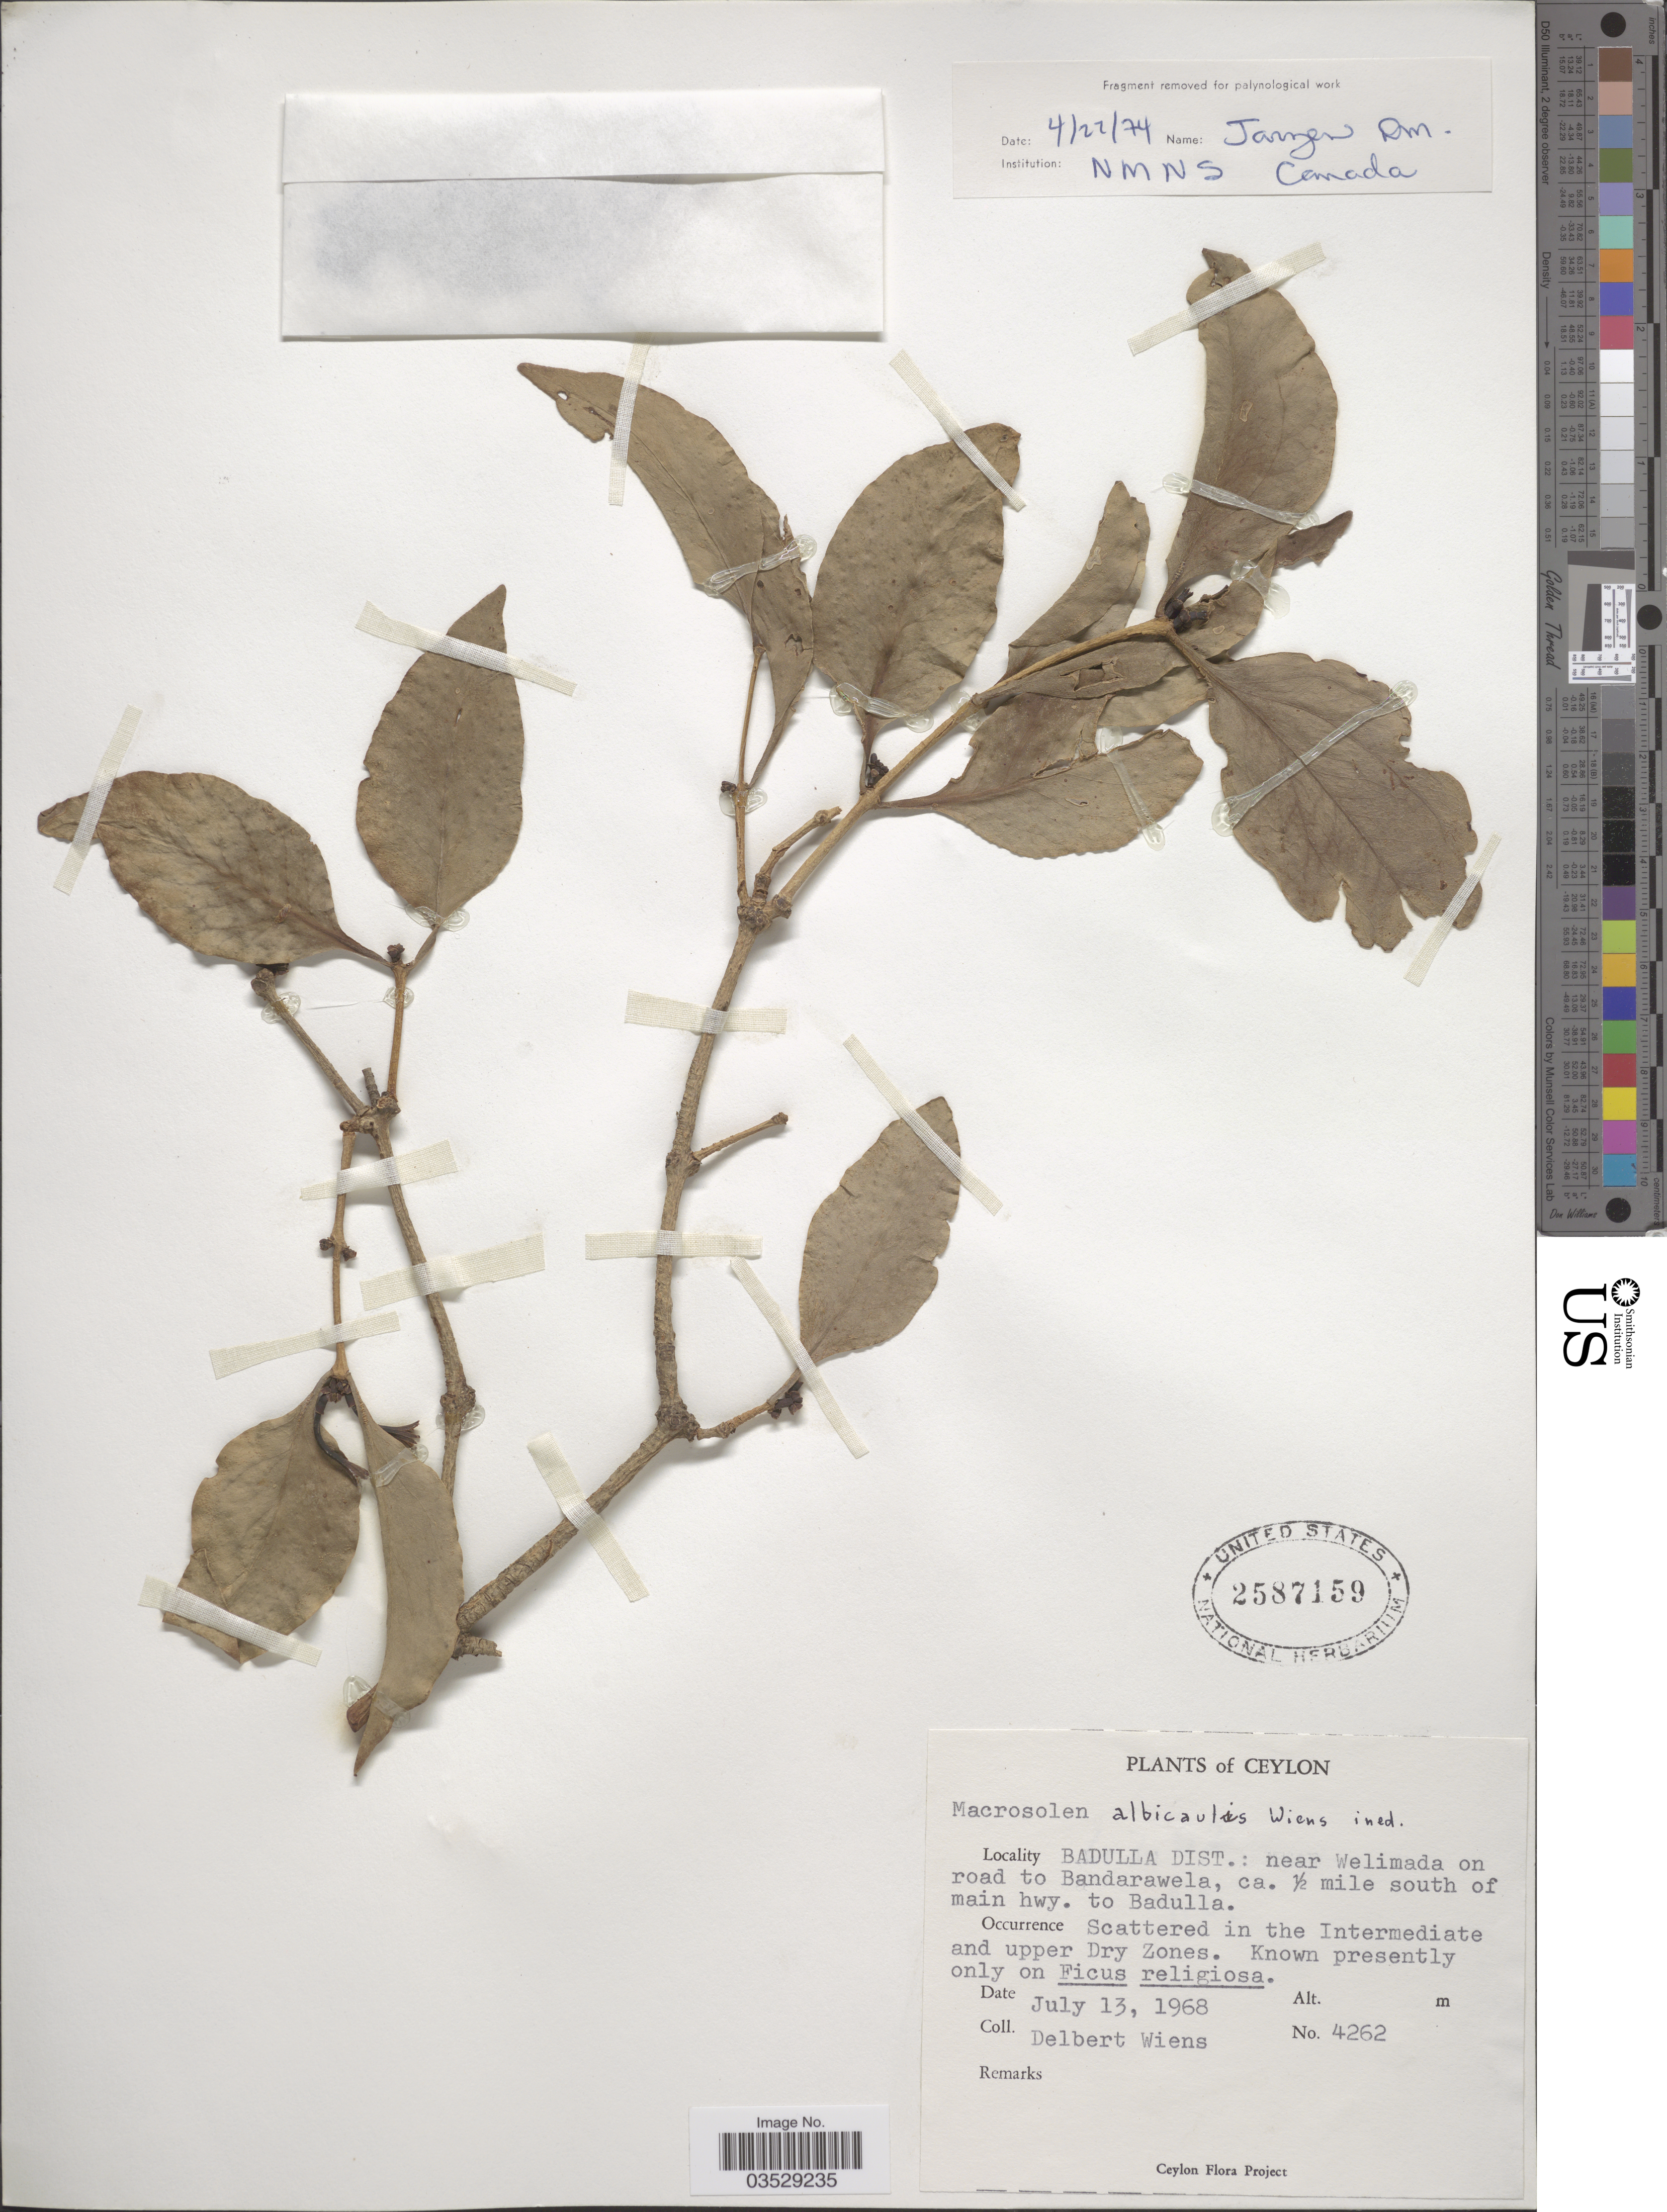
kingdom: Plantae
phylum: Tracheophyta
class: Magnoliopsida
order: Santalales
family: Loranthaceae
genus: Macrosolen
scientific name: Macrosolen albicaulis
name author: Wiens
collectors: D. Wiens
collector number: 4262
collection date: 1968-07-13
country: Sri Lanka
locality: Ceylon. Badulla Dist.: near Welimada on road to Bandarawela, ca. ½ mile south of main hwy. to Badulla.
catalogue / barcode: US 2587159